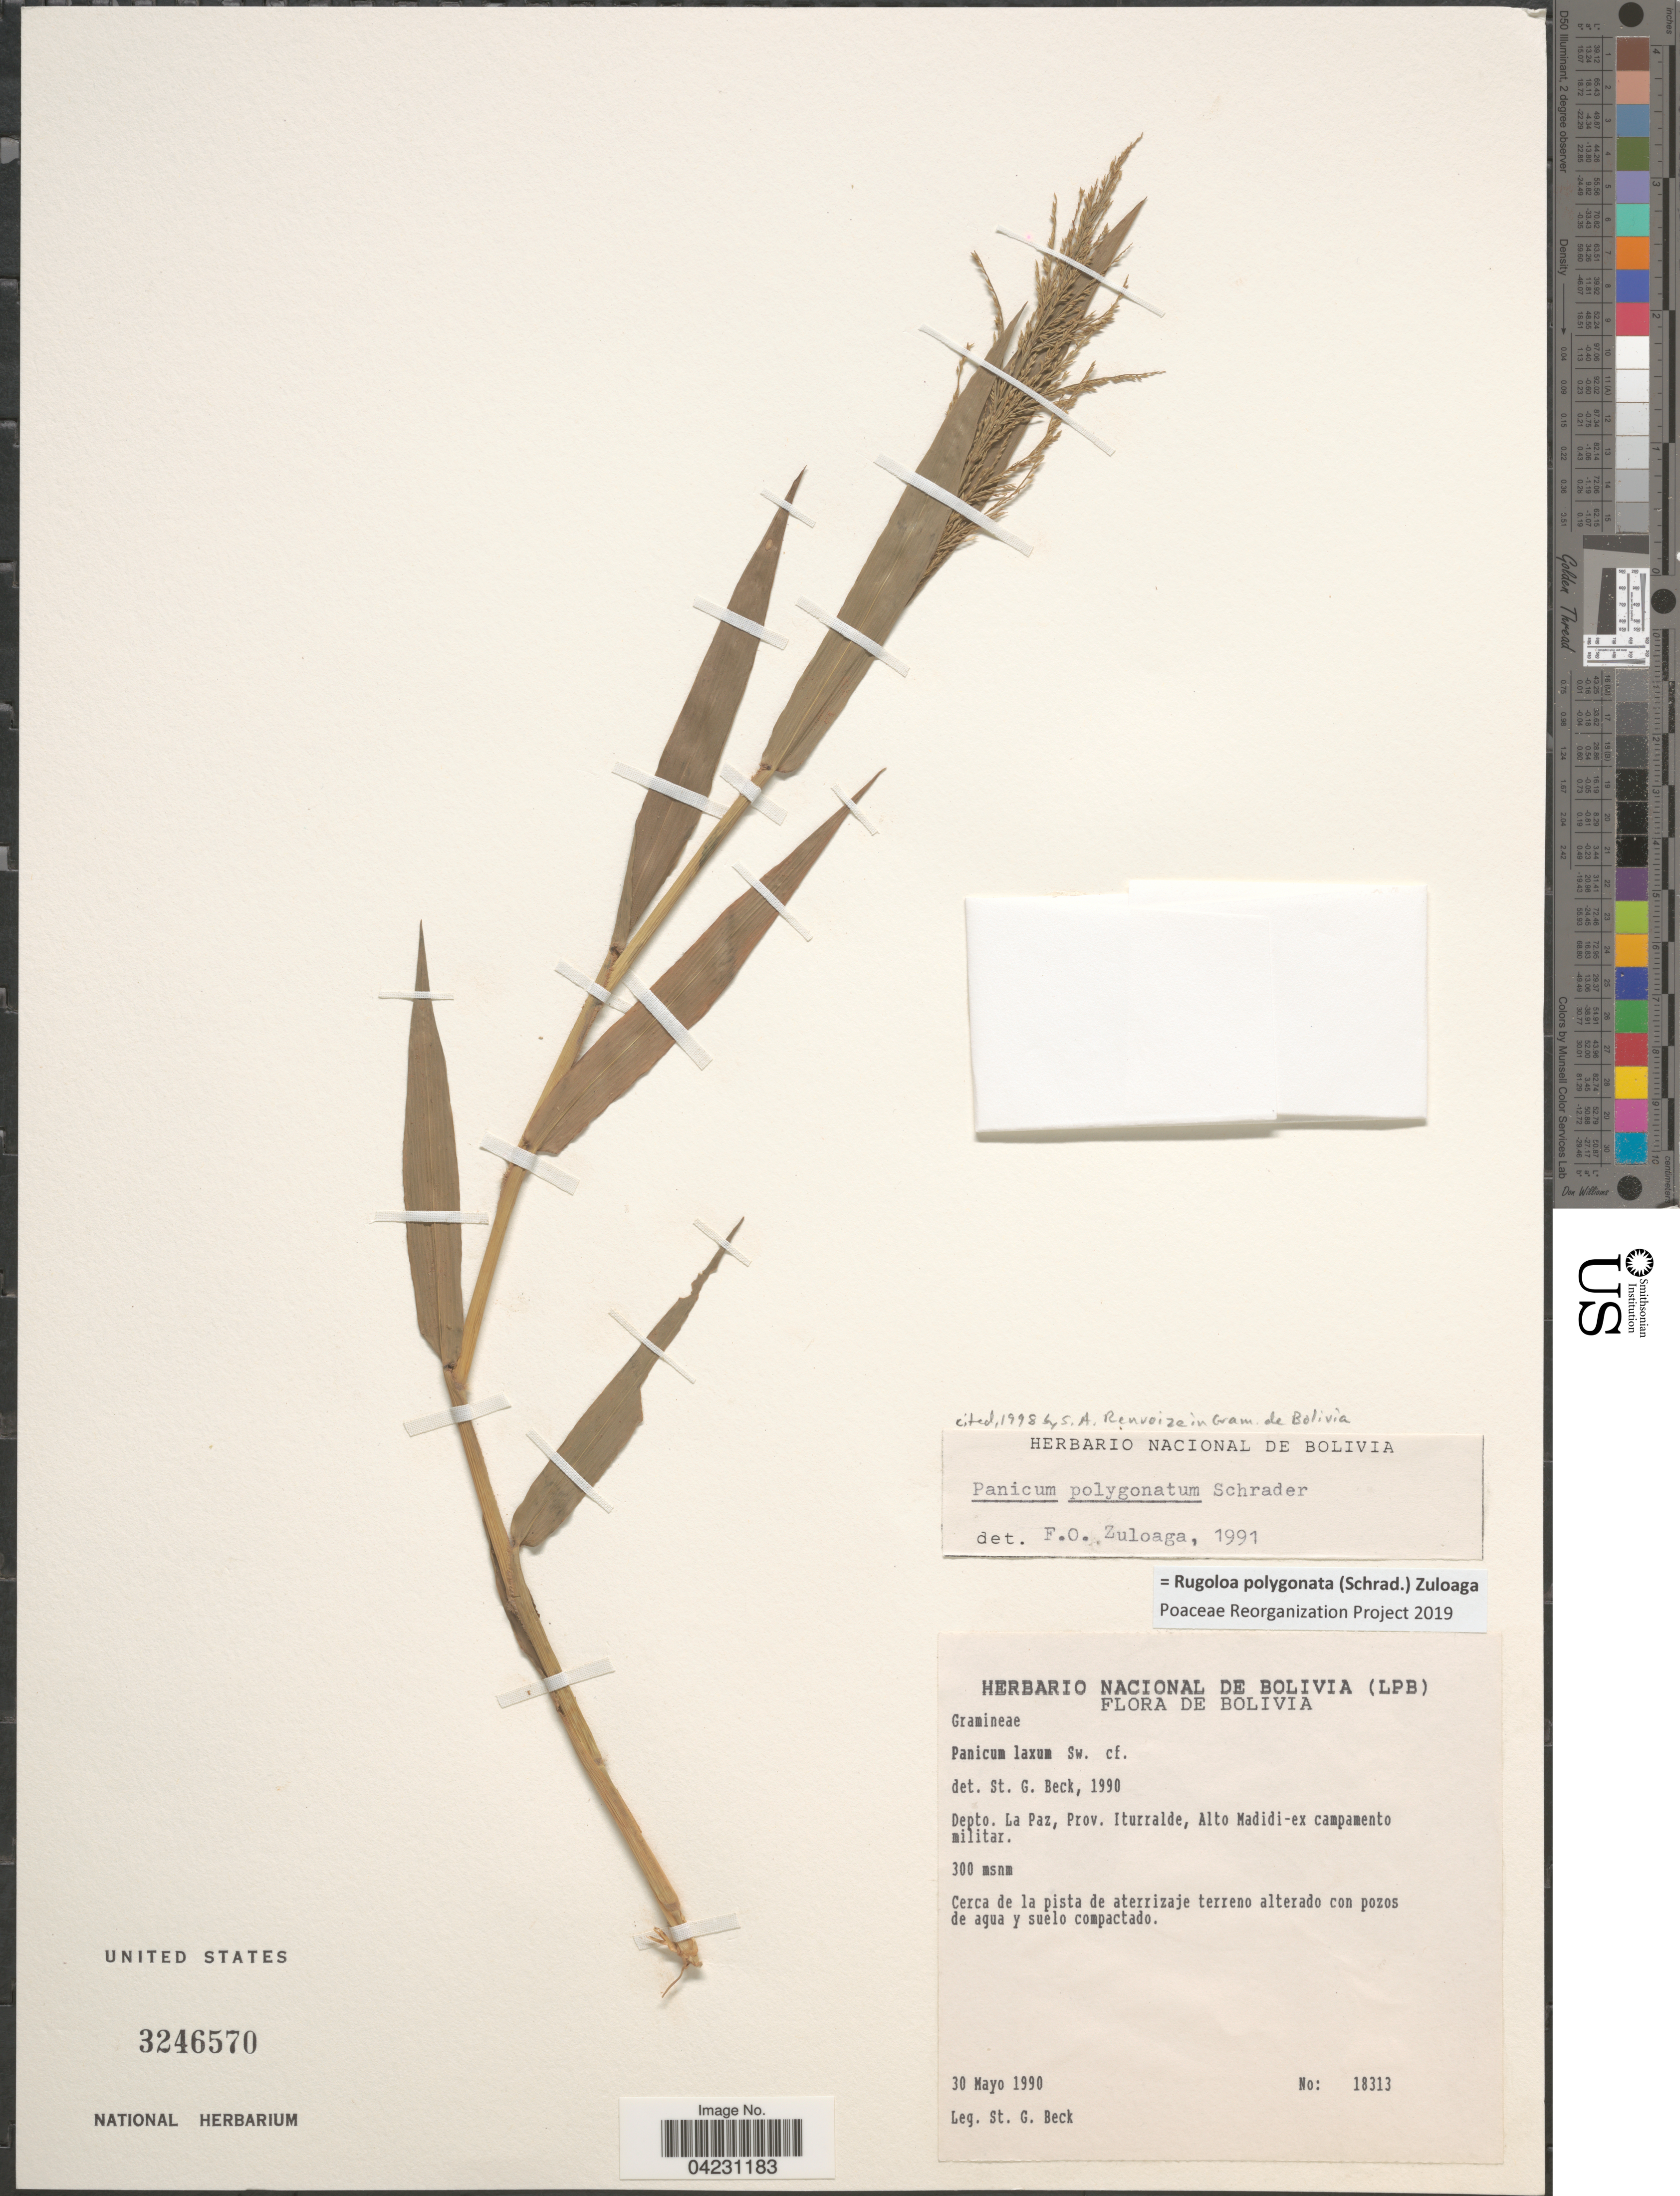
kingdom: Plantae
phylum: Tracheophyta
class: Liliopsida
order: Poales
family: Poaceae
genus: Rugoloa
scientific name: Rugoloa polygonata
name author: (Schrad.) Zuloaga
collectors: S. G. Beck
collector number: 18313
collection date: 1990-05-30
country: Bolivia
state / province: La Paz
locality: Depto. La Paz, Prov. Iturralde, Alto Madidi-ex campamento militar.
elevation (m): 300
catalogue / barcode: US 3246570